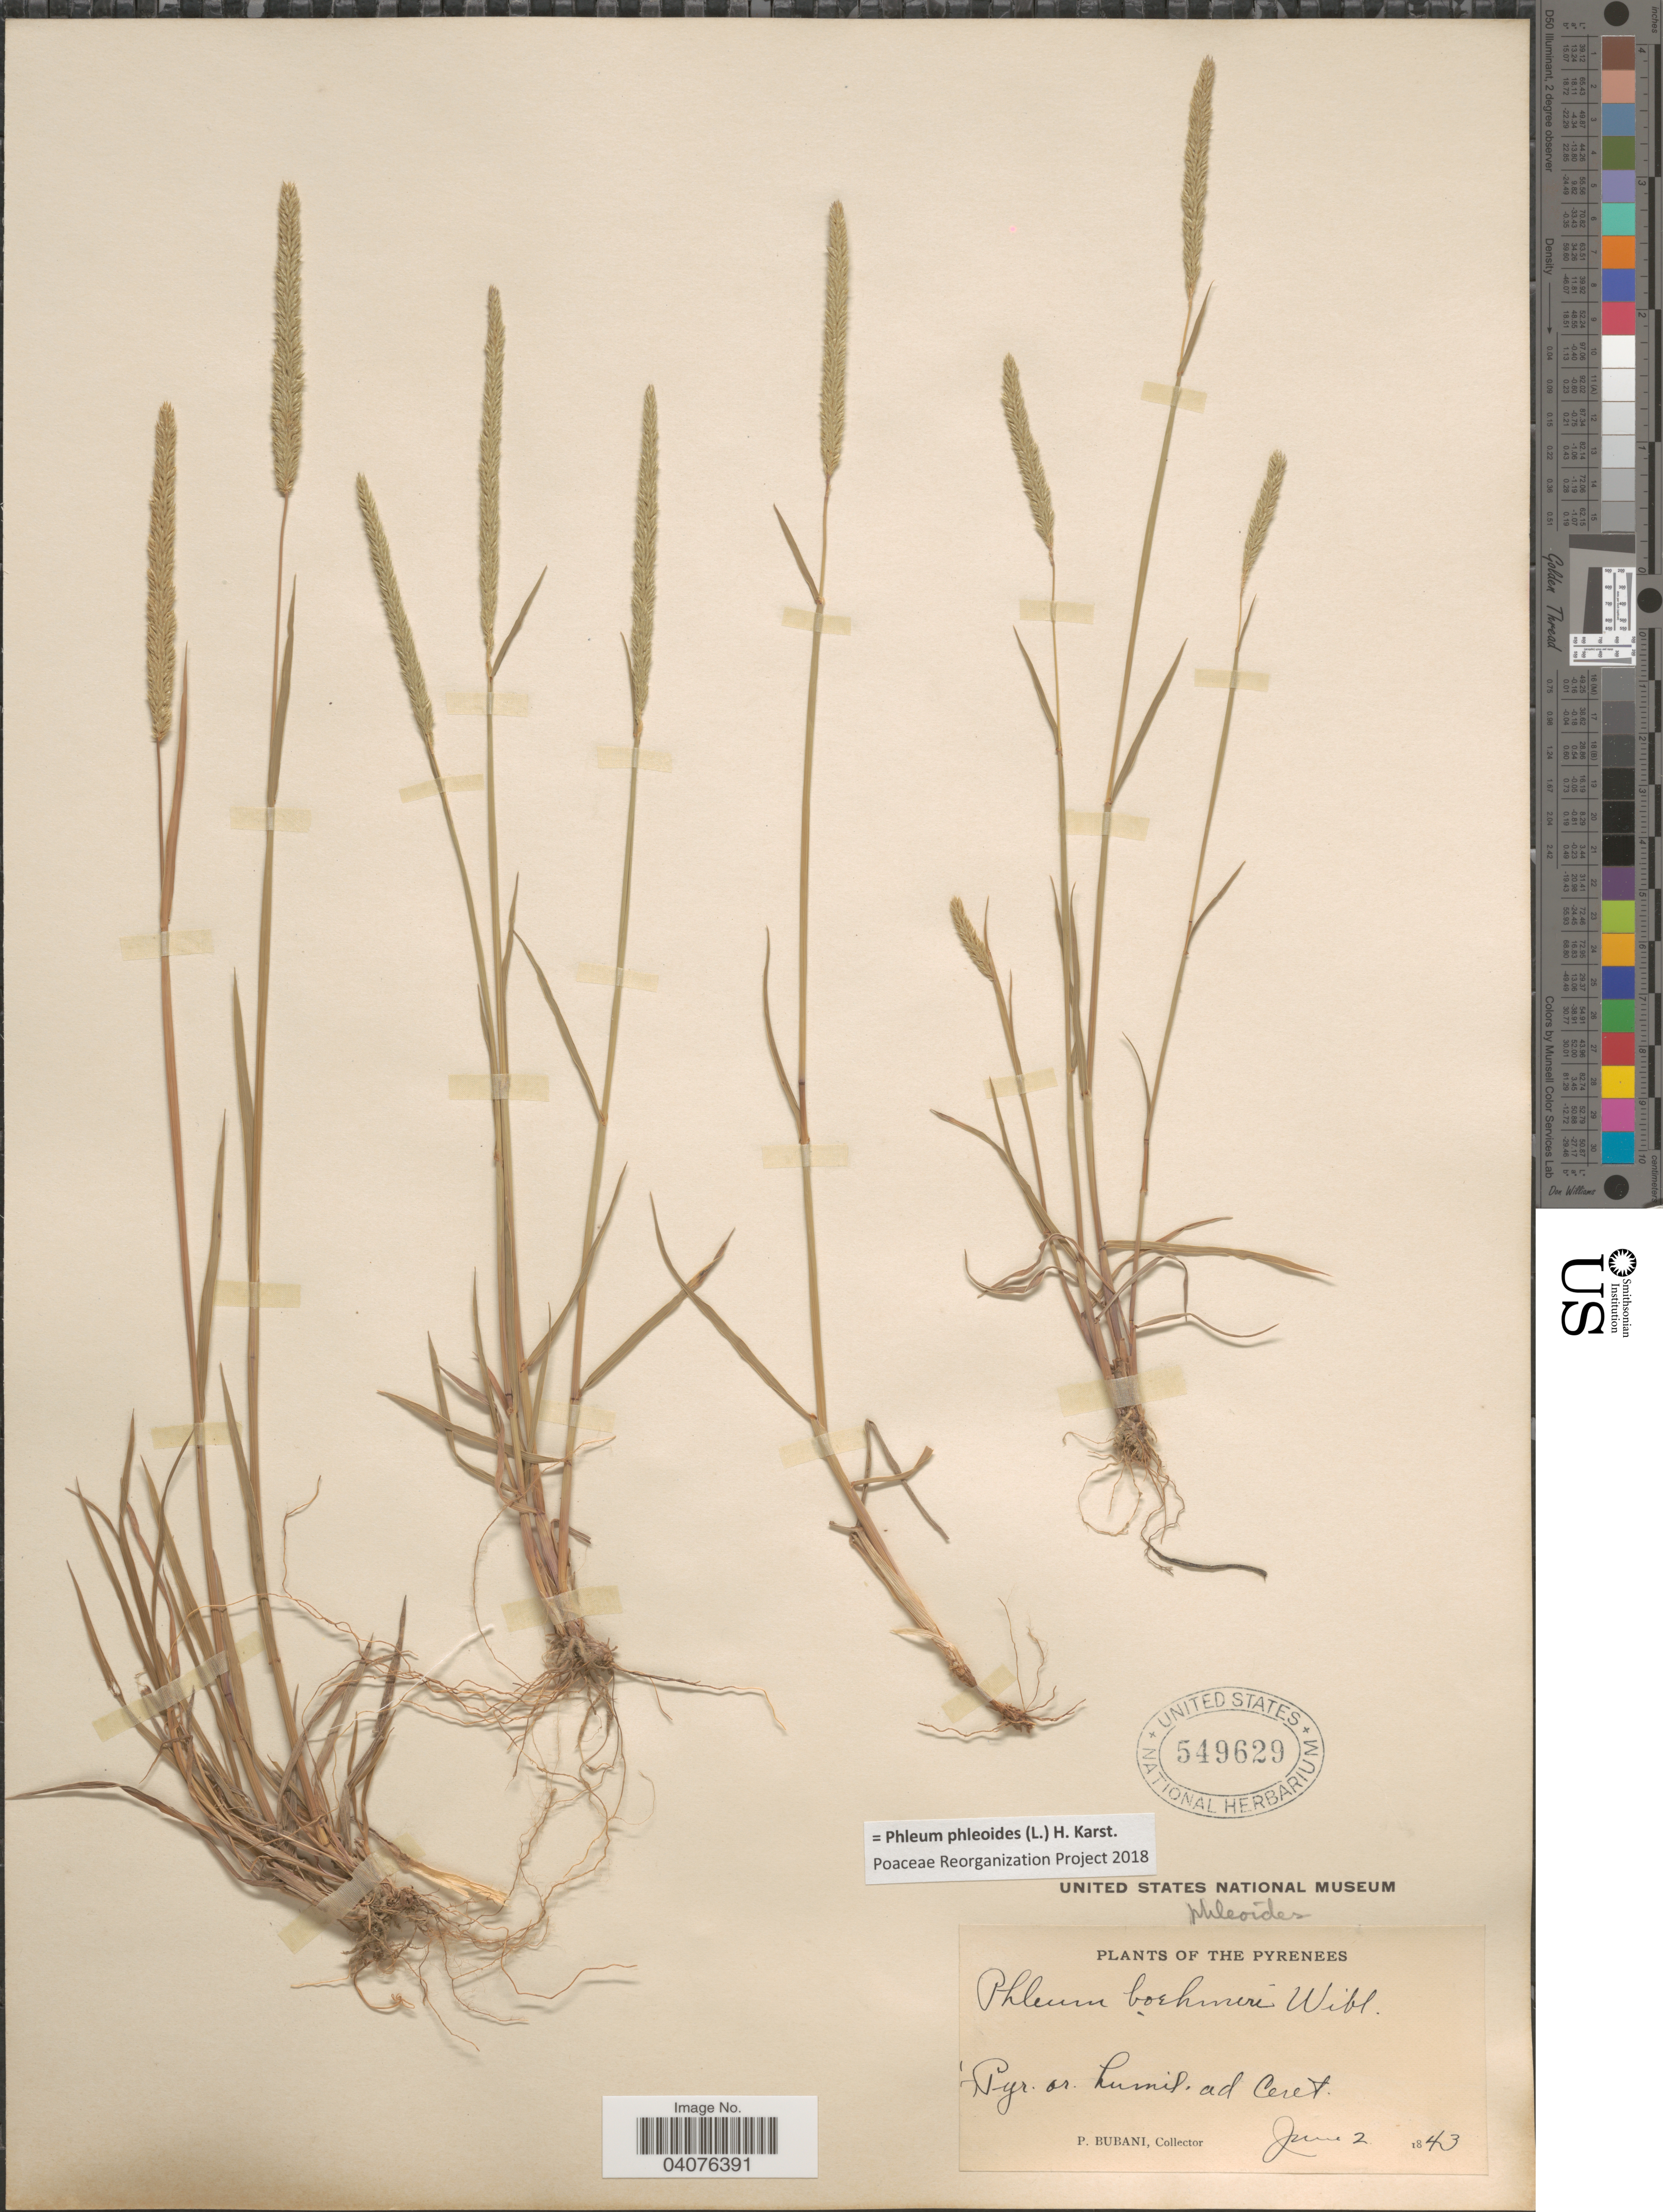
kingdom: Plantae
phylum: Tracheophyta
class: Liliopsida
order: Poales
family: Poaceae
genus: Phleum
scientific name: Phleum phleoides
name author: (L.) H. Karst.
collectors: P. Bubani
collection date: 1843-06-02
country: France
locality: The Pyrenees. Pyr. or. humid. ad Ceret.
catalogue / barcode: US 549629